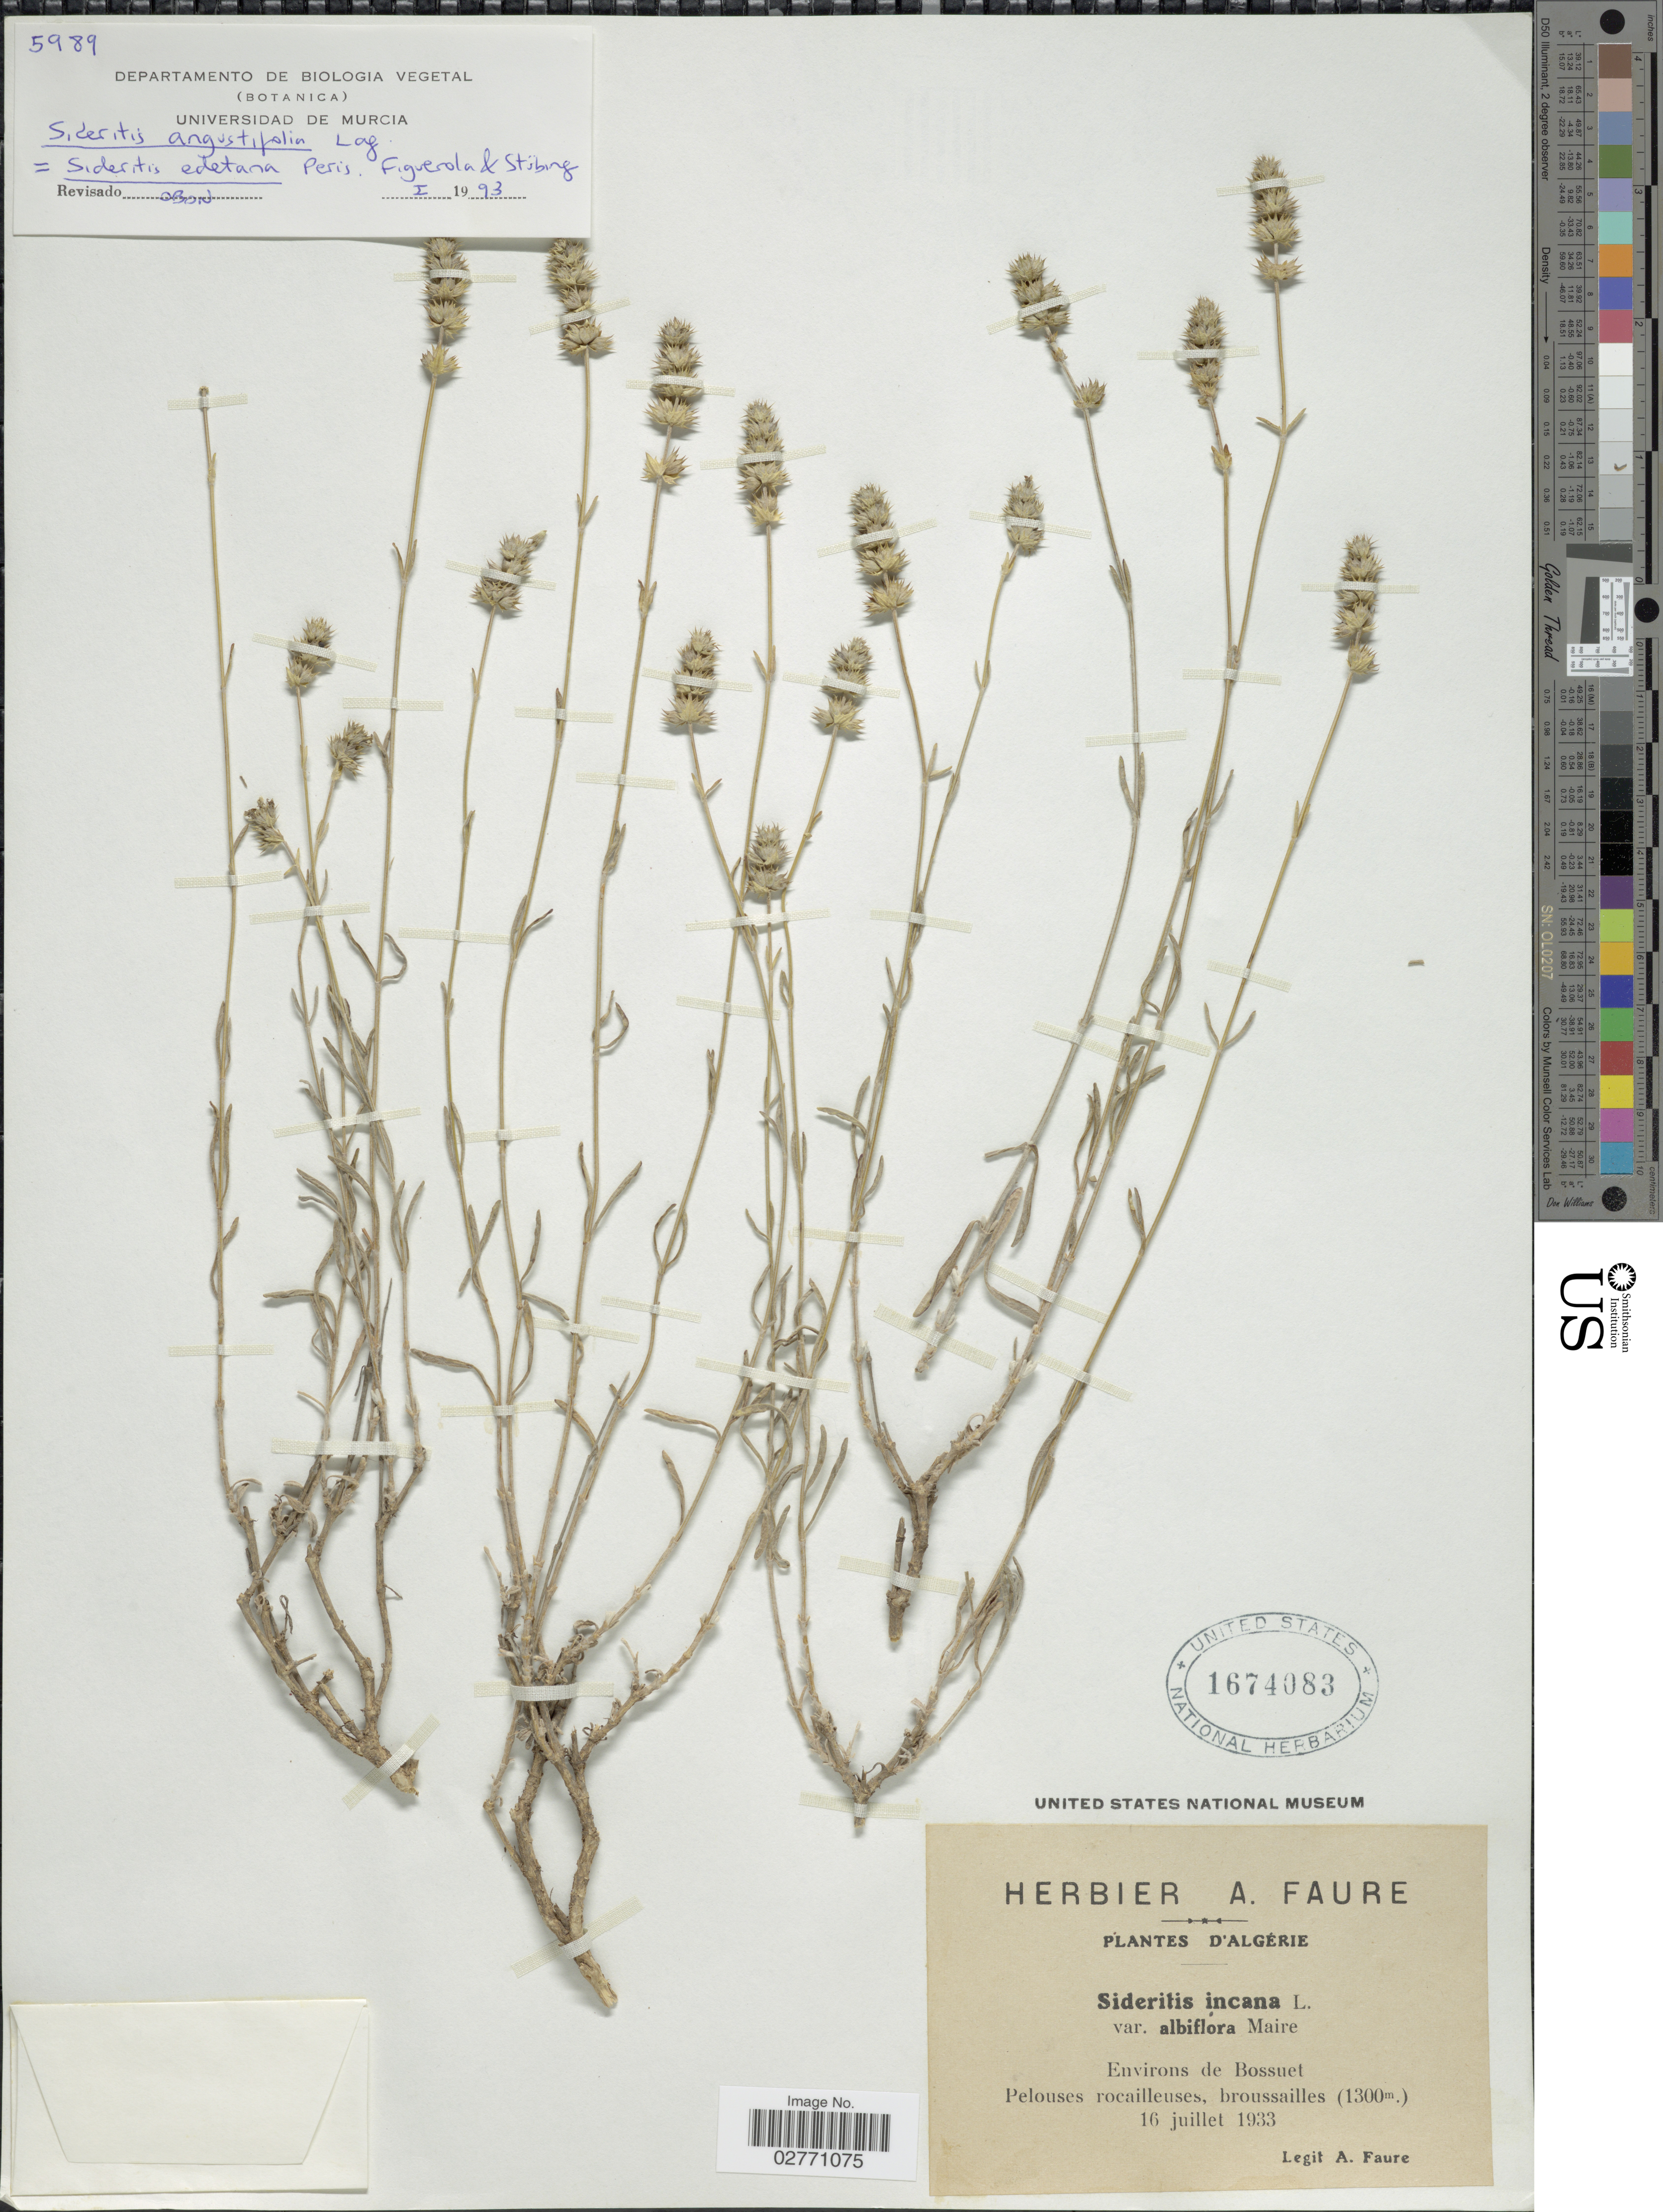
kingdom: Plantae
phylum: Tracheophyta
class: Magnoliopsida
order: Lamiales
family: Lamiaceae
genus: Sideritis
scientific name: Sideritis incana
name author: L.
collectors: A. Faure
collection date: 1933-07-16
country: Algeria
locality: D'Algérie. Environs de Bossuet.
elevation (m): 1300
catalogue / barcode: US 1674083